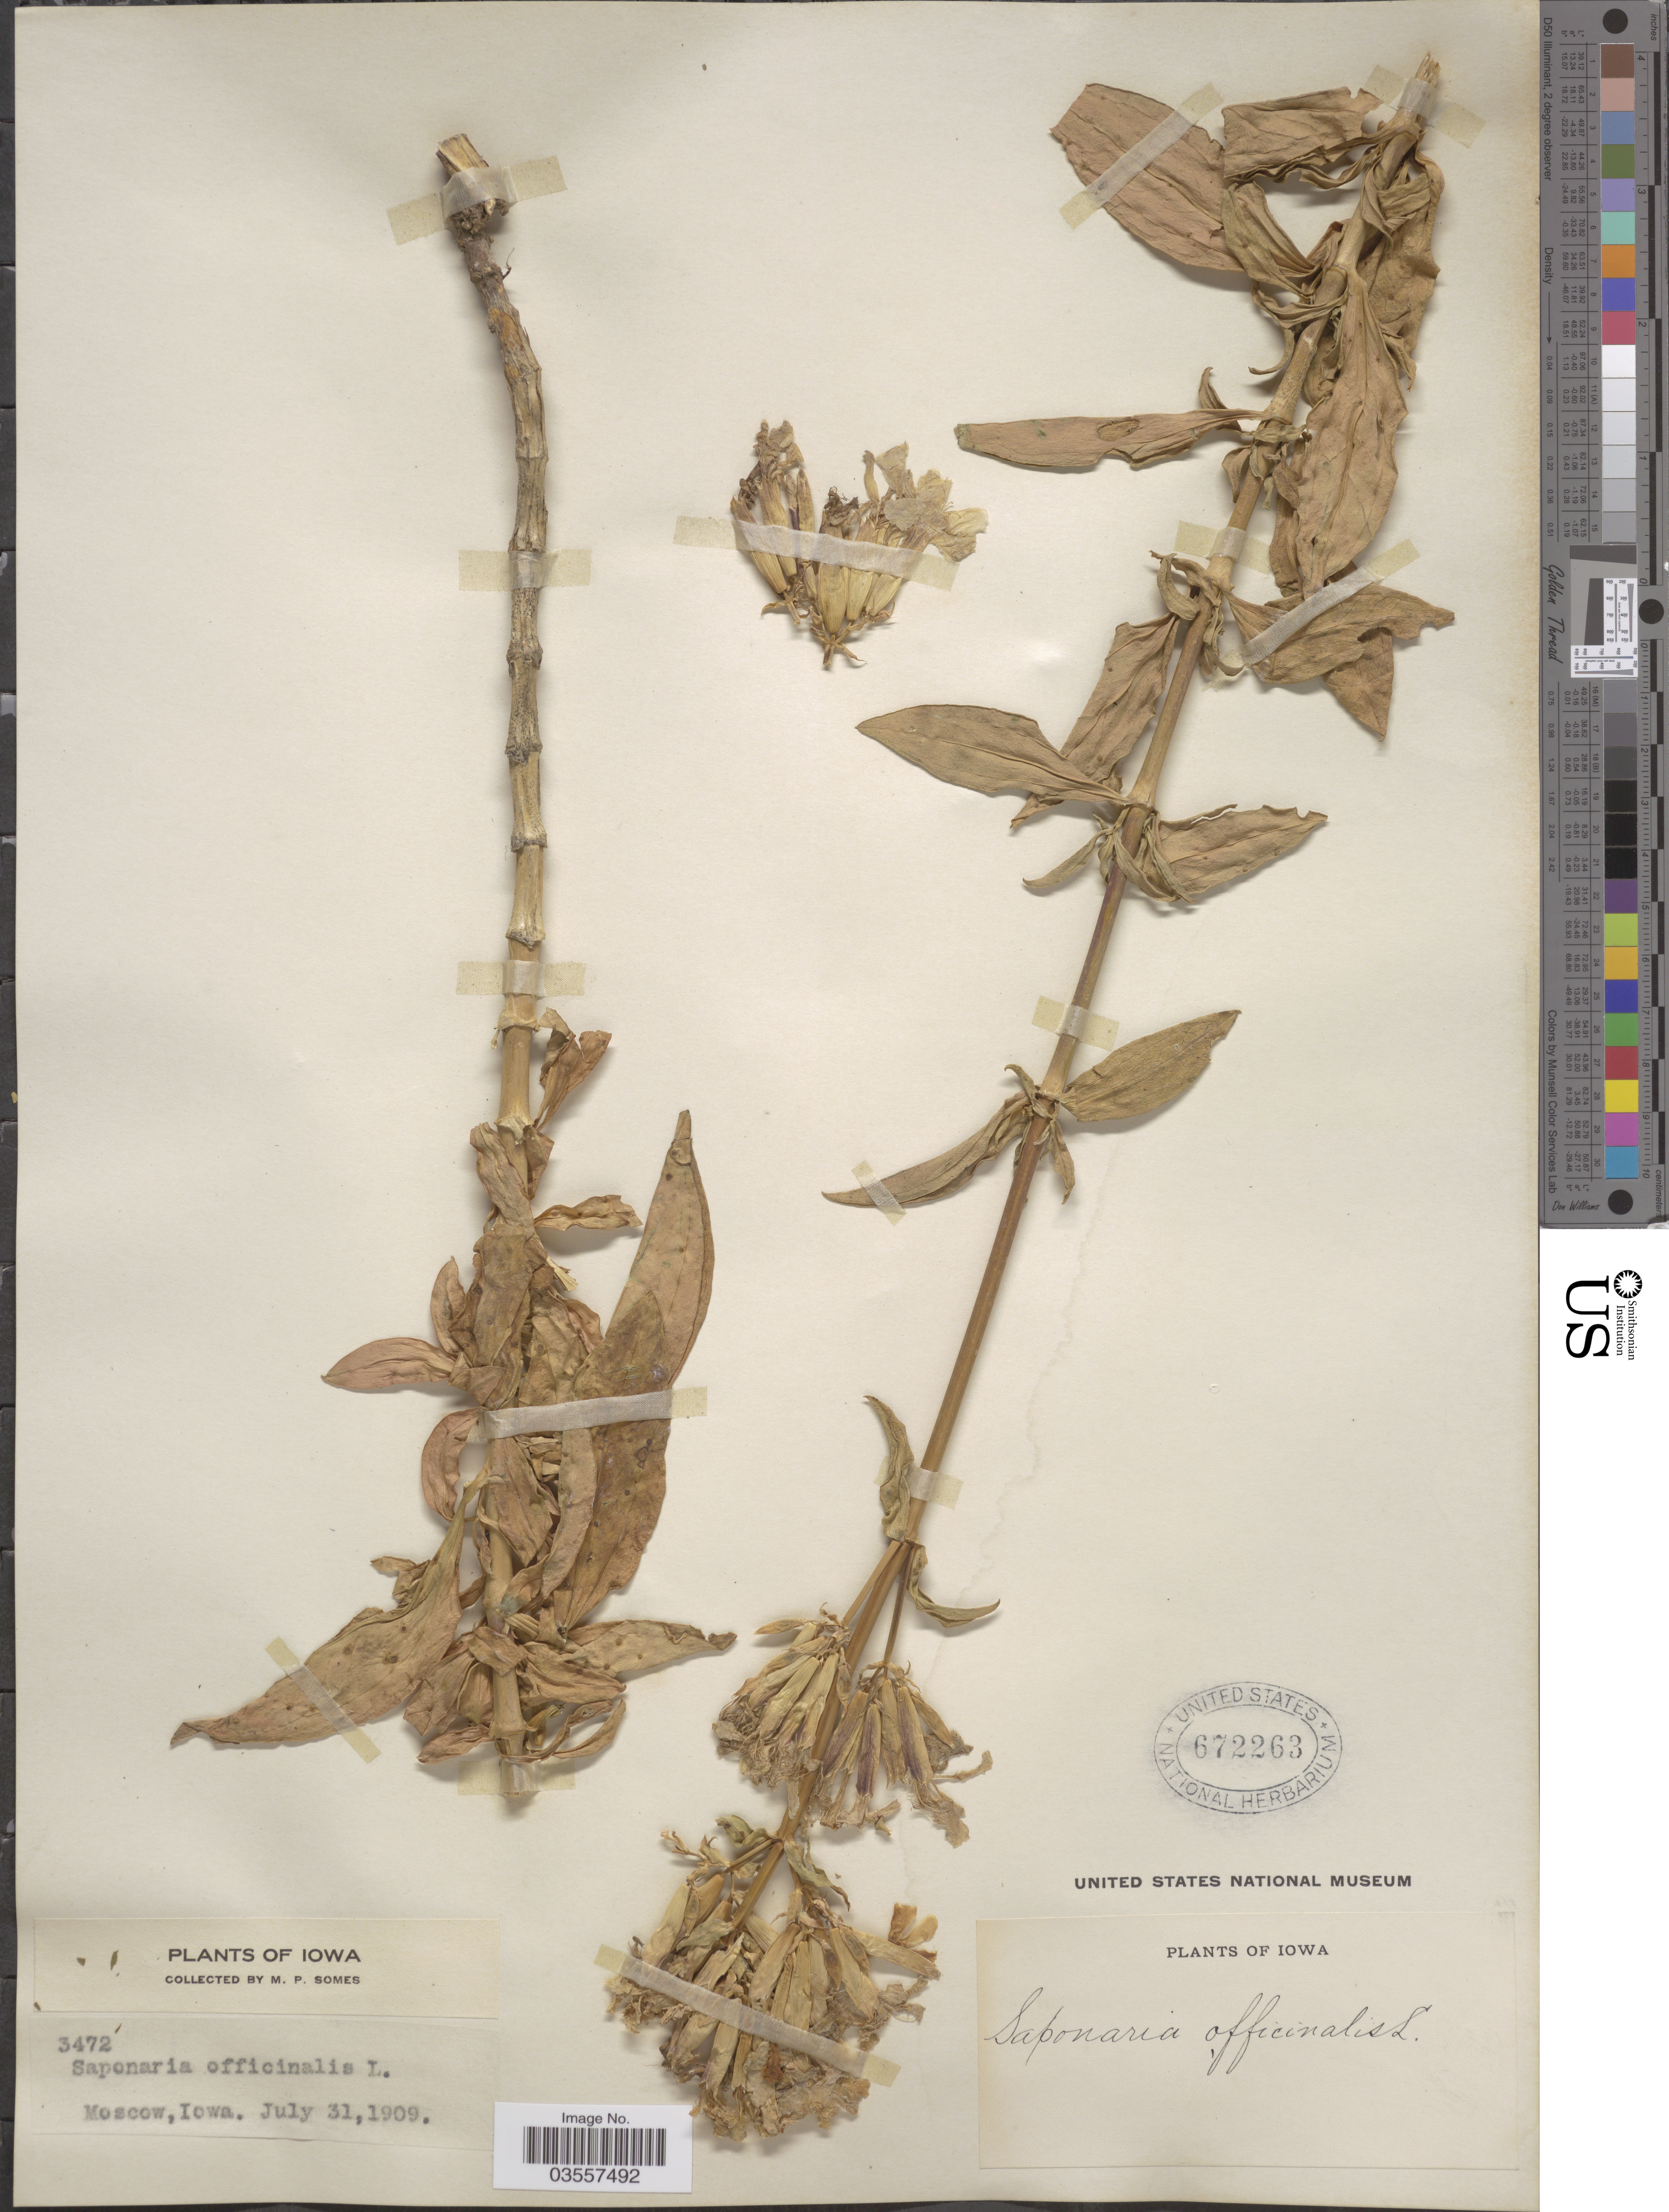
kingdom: Plantae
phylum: Tracheophyta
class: Magnoliopsida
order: Caryophyllales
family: Caryophyllaceae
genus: Saponaria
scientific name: Saponaria officinalis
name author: L.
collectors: M. Somes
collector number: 3472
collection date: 1909-07-31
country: United States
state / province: Iowa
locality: Moscow.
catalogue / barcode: US 672263